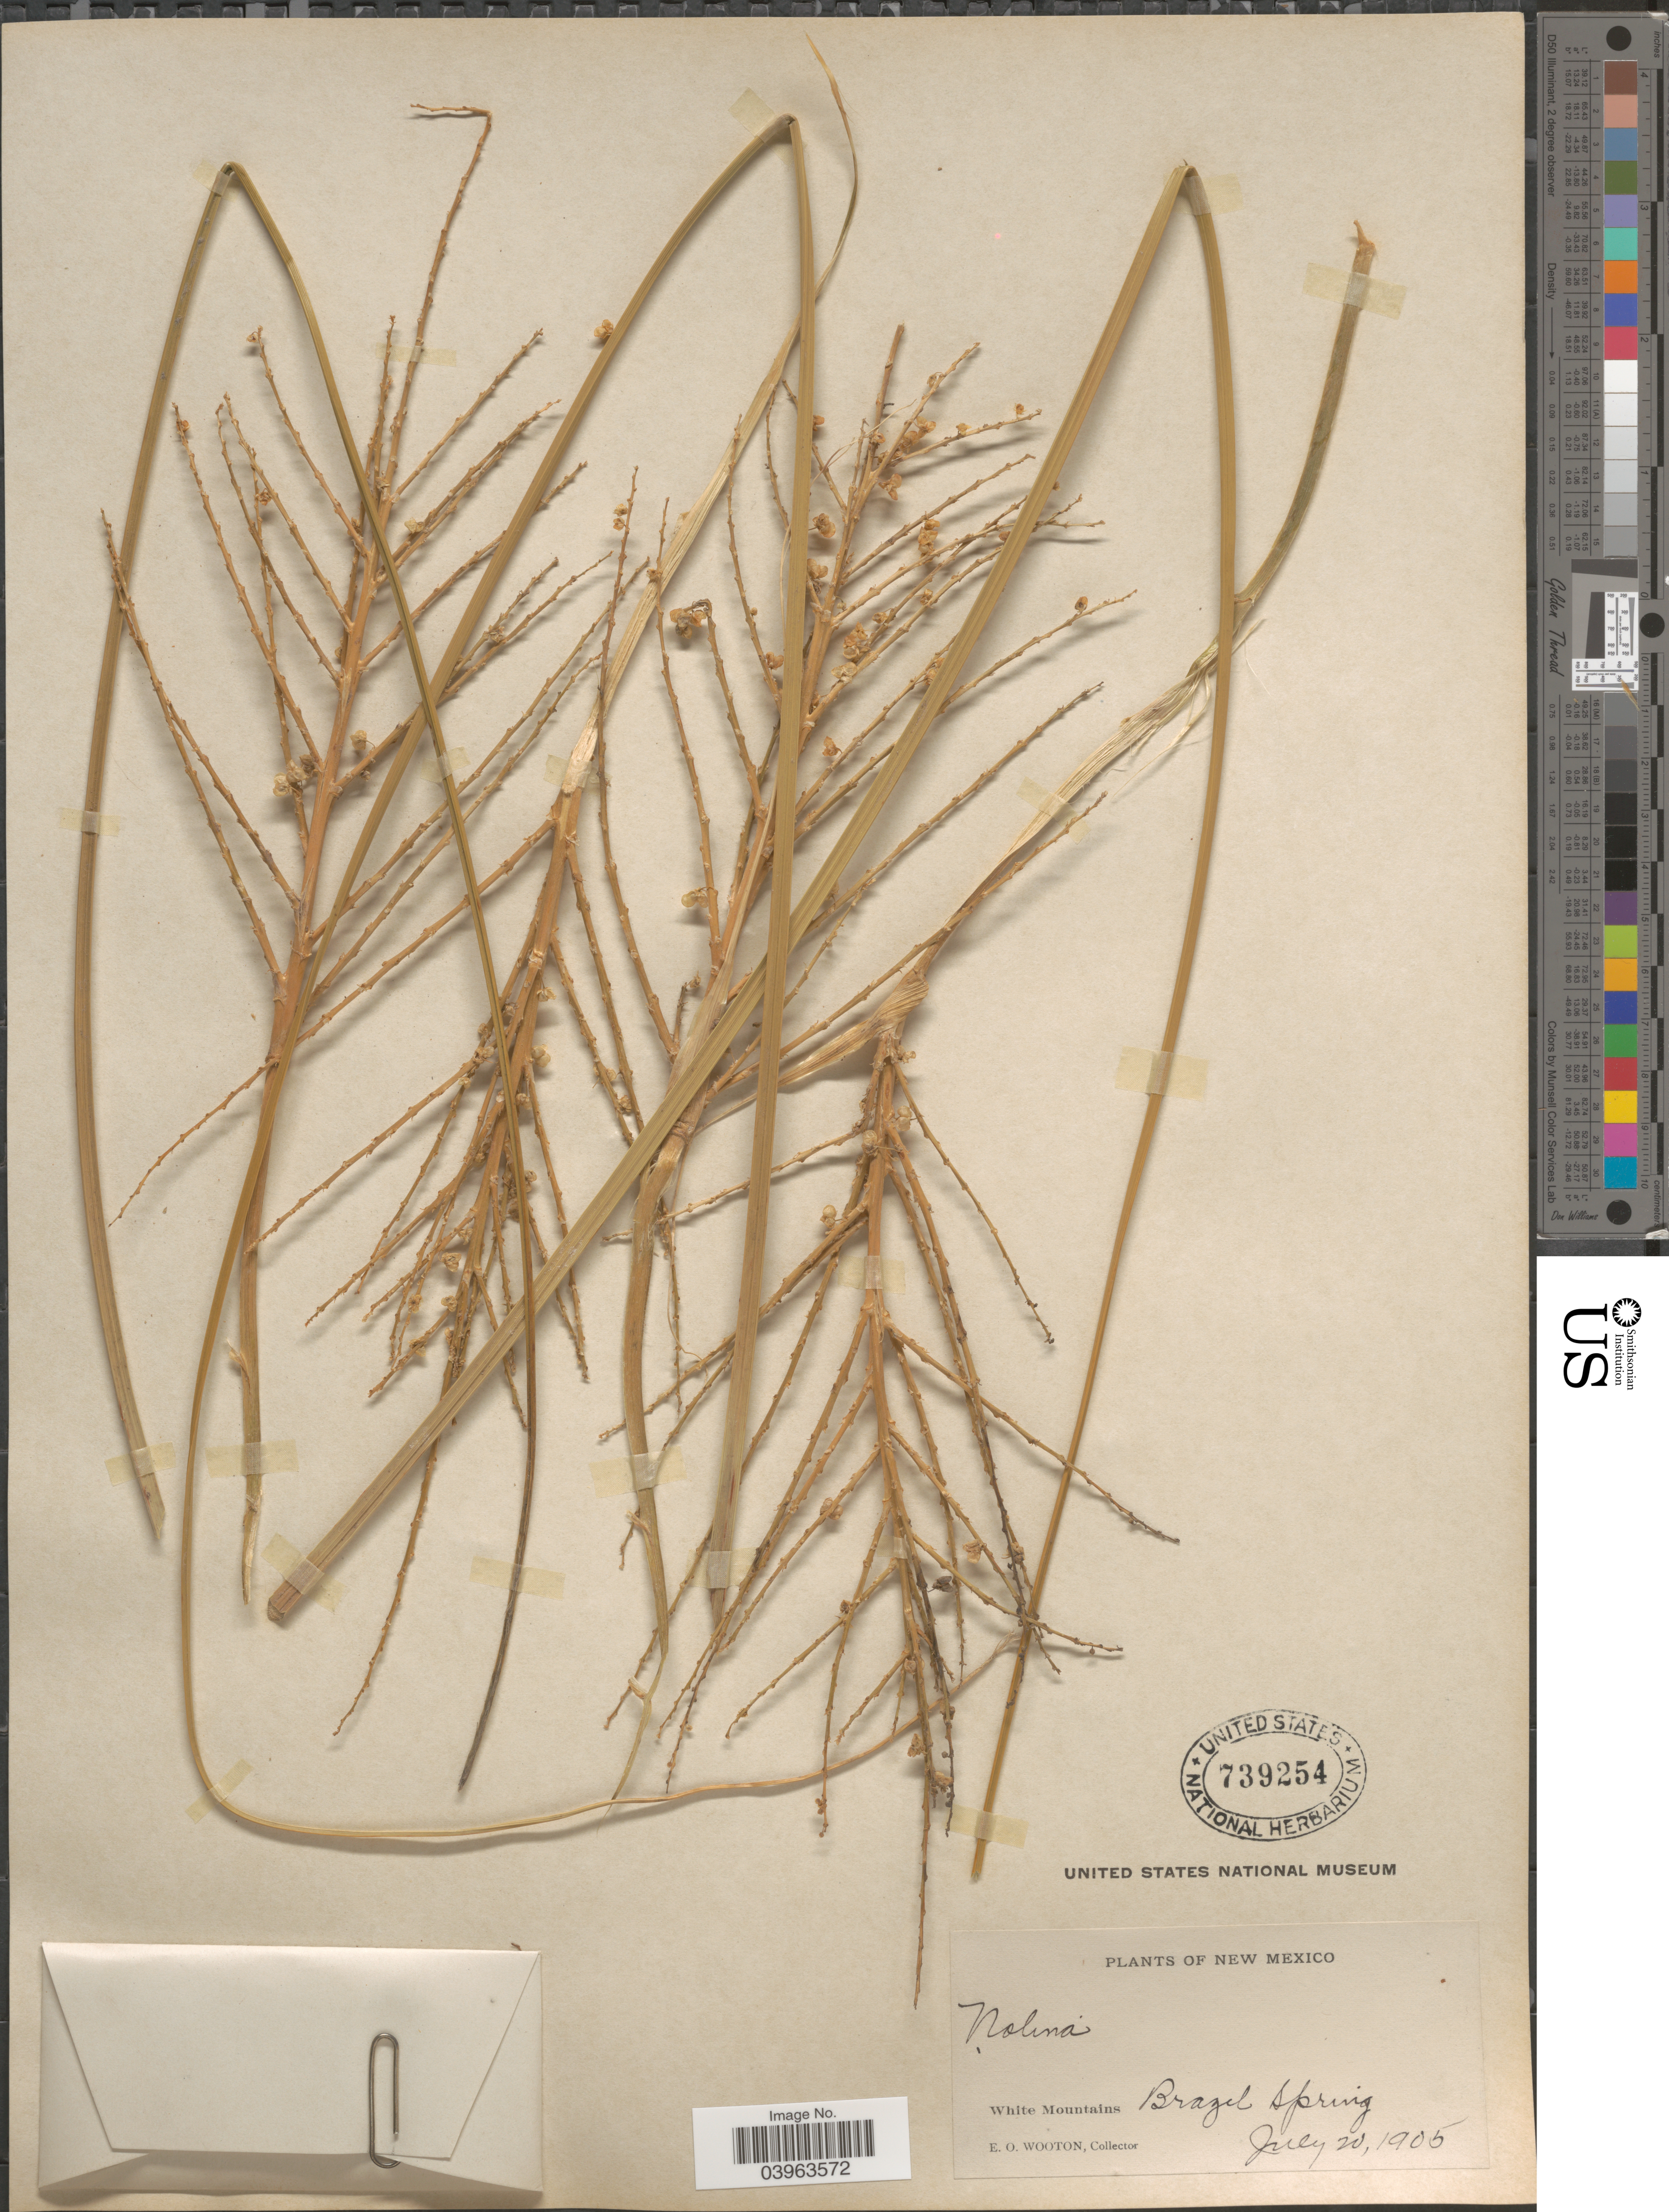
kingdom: Plantae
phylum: Tracheophyta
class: Liliopsida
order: Asparagales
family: Asparagaceae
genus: Nolina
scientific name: Nolina greenei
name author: S. Watson ex Trel.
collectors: E. O. Wooton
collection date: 1905-07-20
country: United States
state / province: New Mexico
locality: White Mountains. Brazel Spring.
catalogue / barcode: US 739254